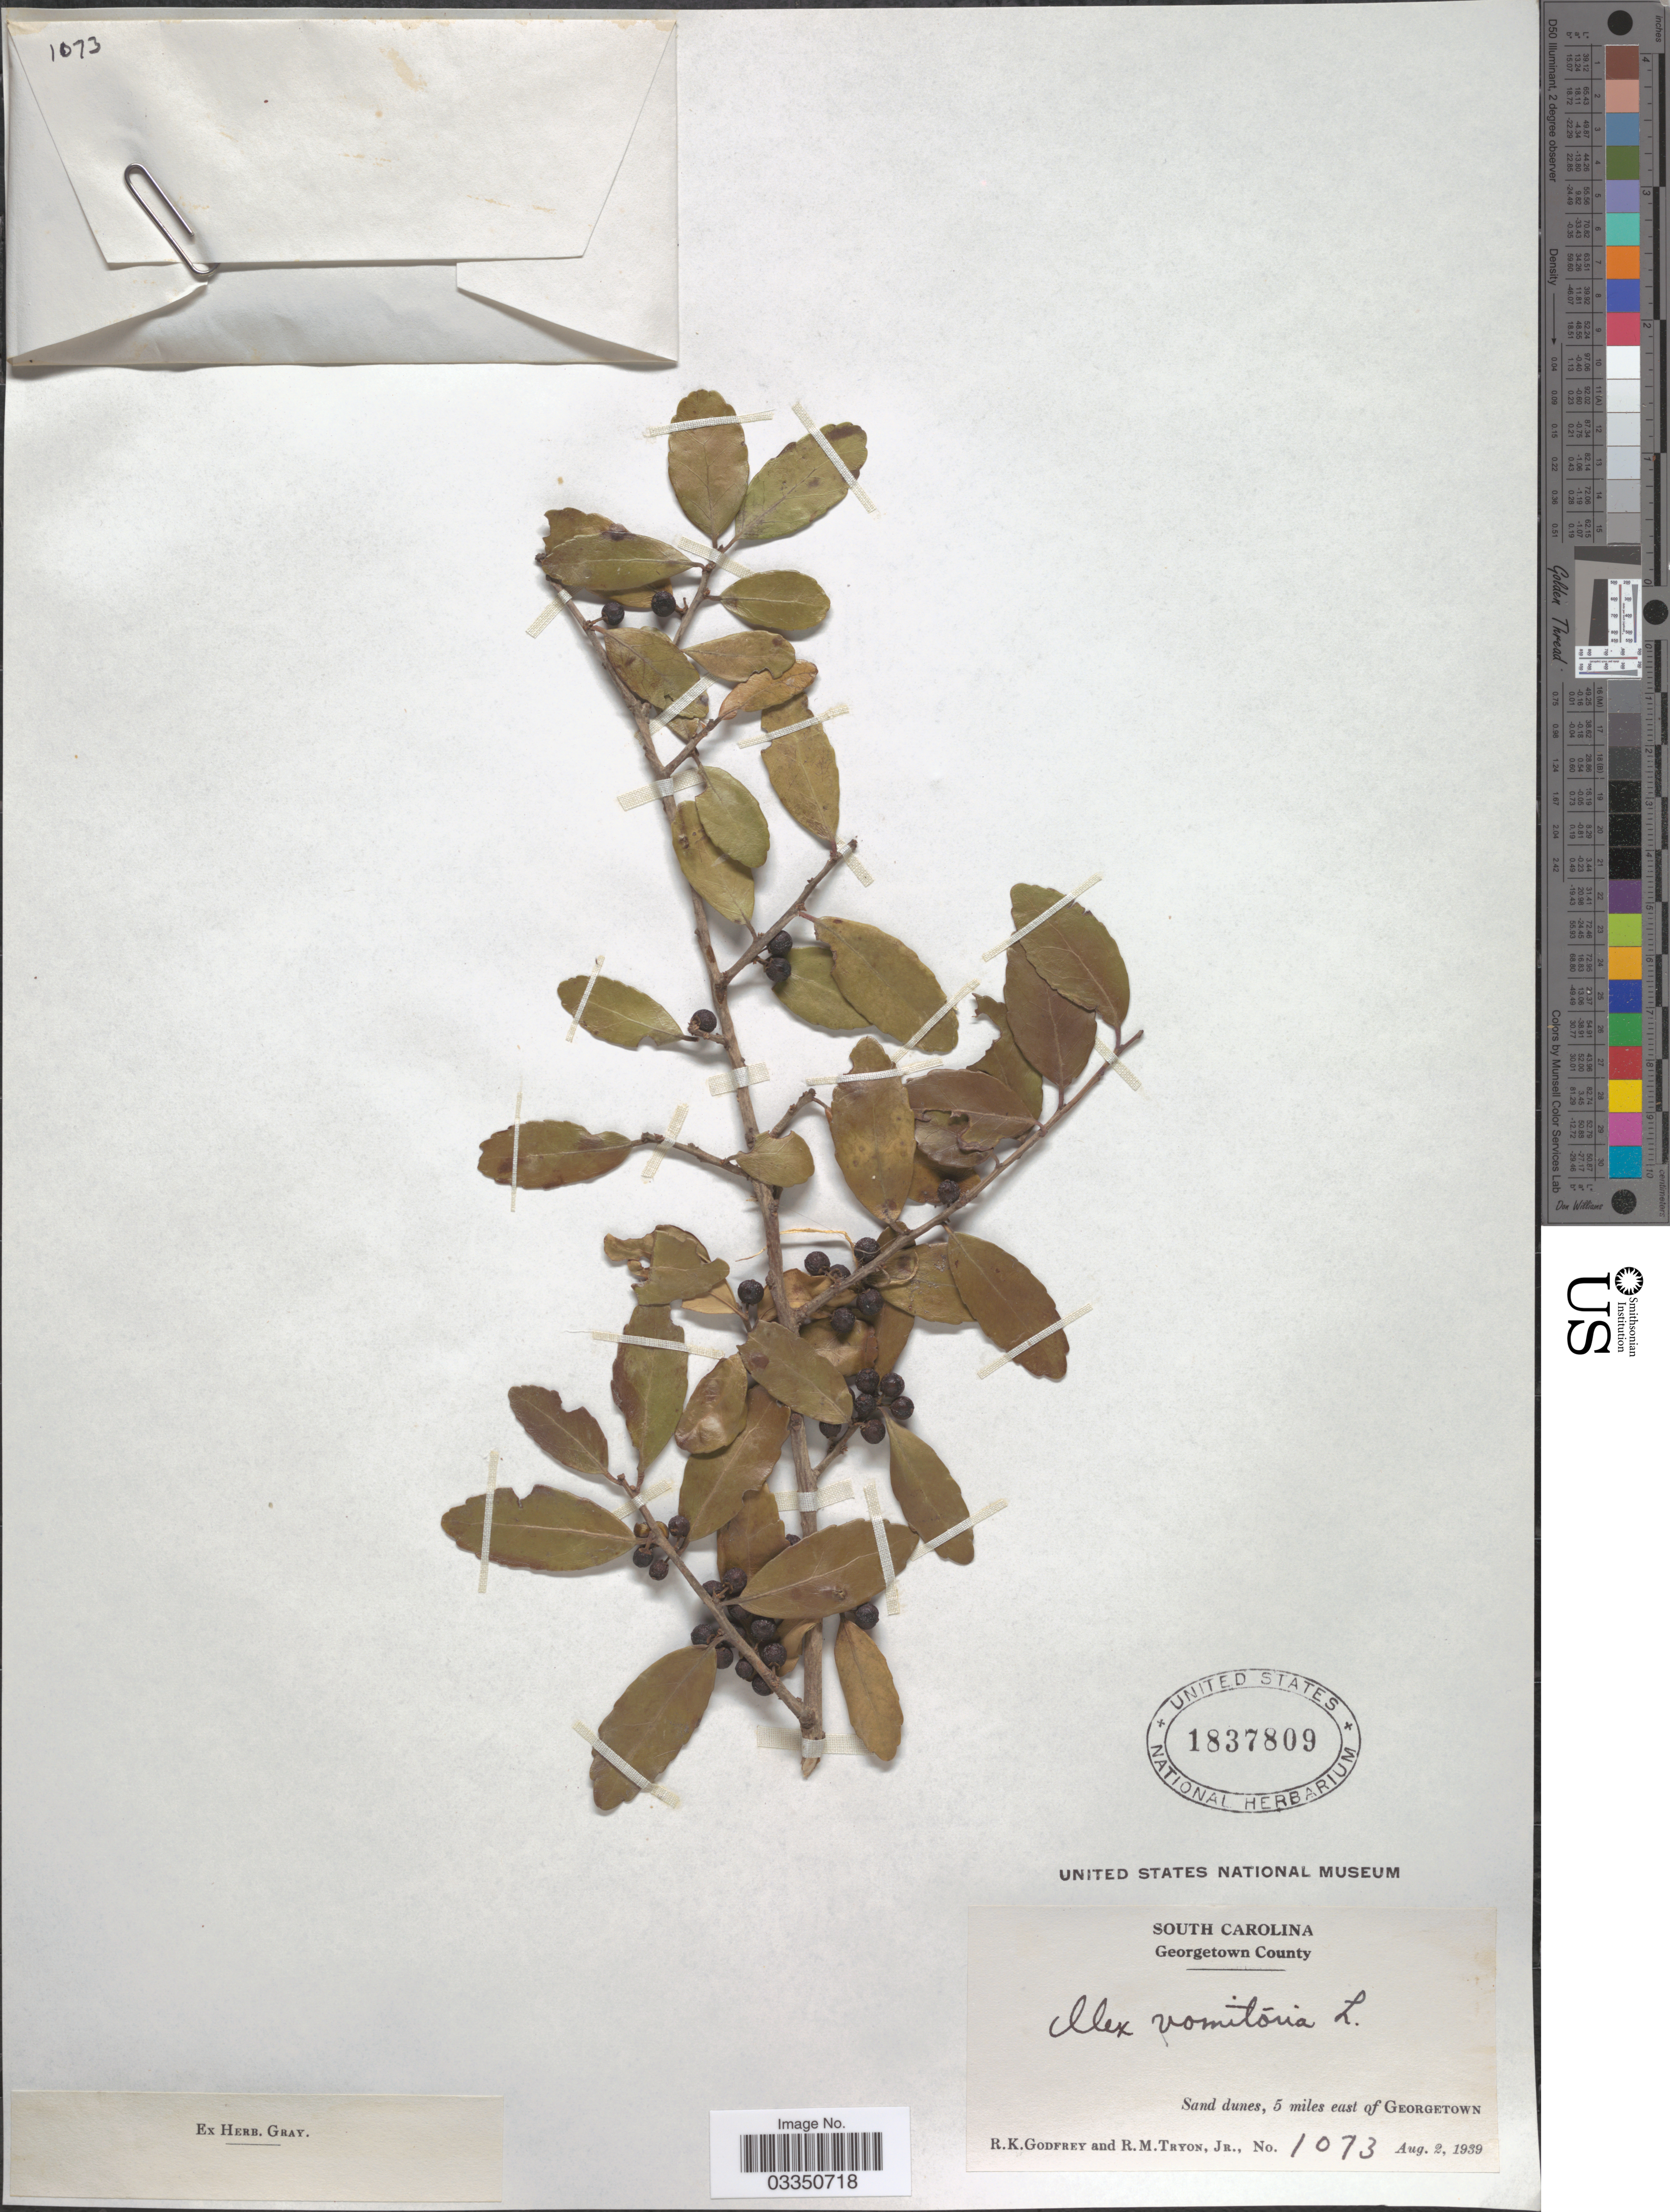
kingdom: Plantae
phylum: Tracheophyta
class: Magnoliopsida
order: Aquifoliales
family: Aquifoliaceae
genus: Ilex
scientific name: Ilex vomitoria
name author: Aiton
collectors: R. K. Godfrey & R. Tryon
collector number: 1073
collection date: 1939-08-02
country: United States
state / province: South Carolina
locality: Georgetown County. 5 miles east of Georgetown.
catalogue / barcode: US 1837809